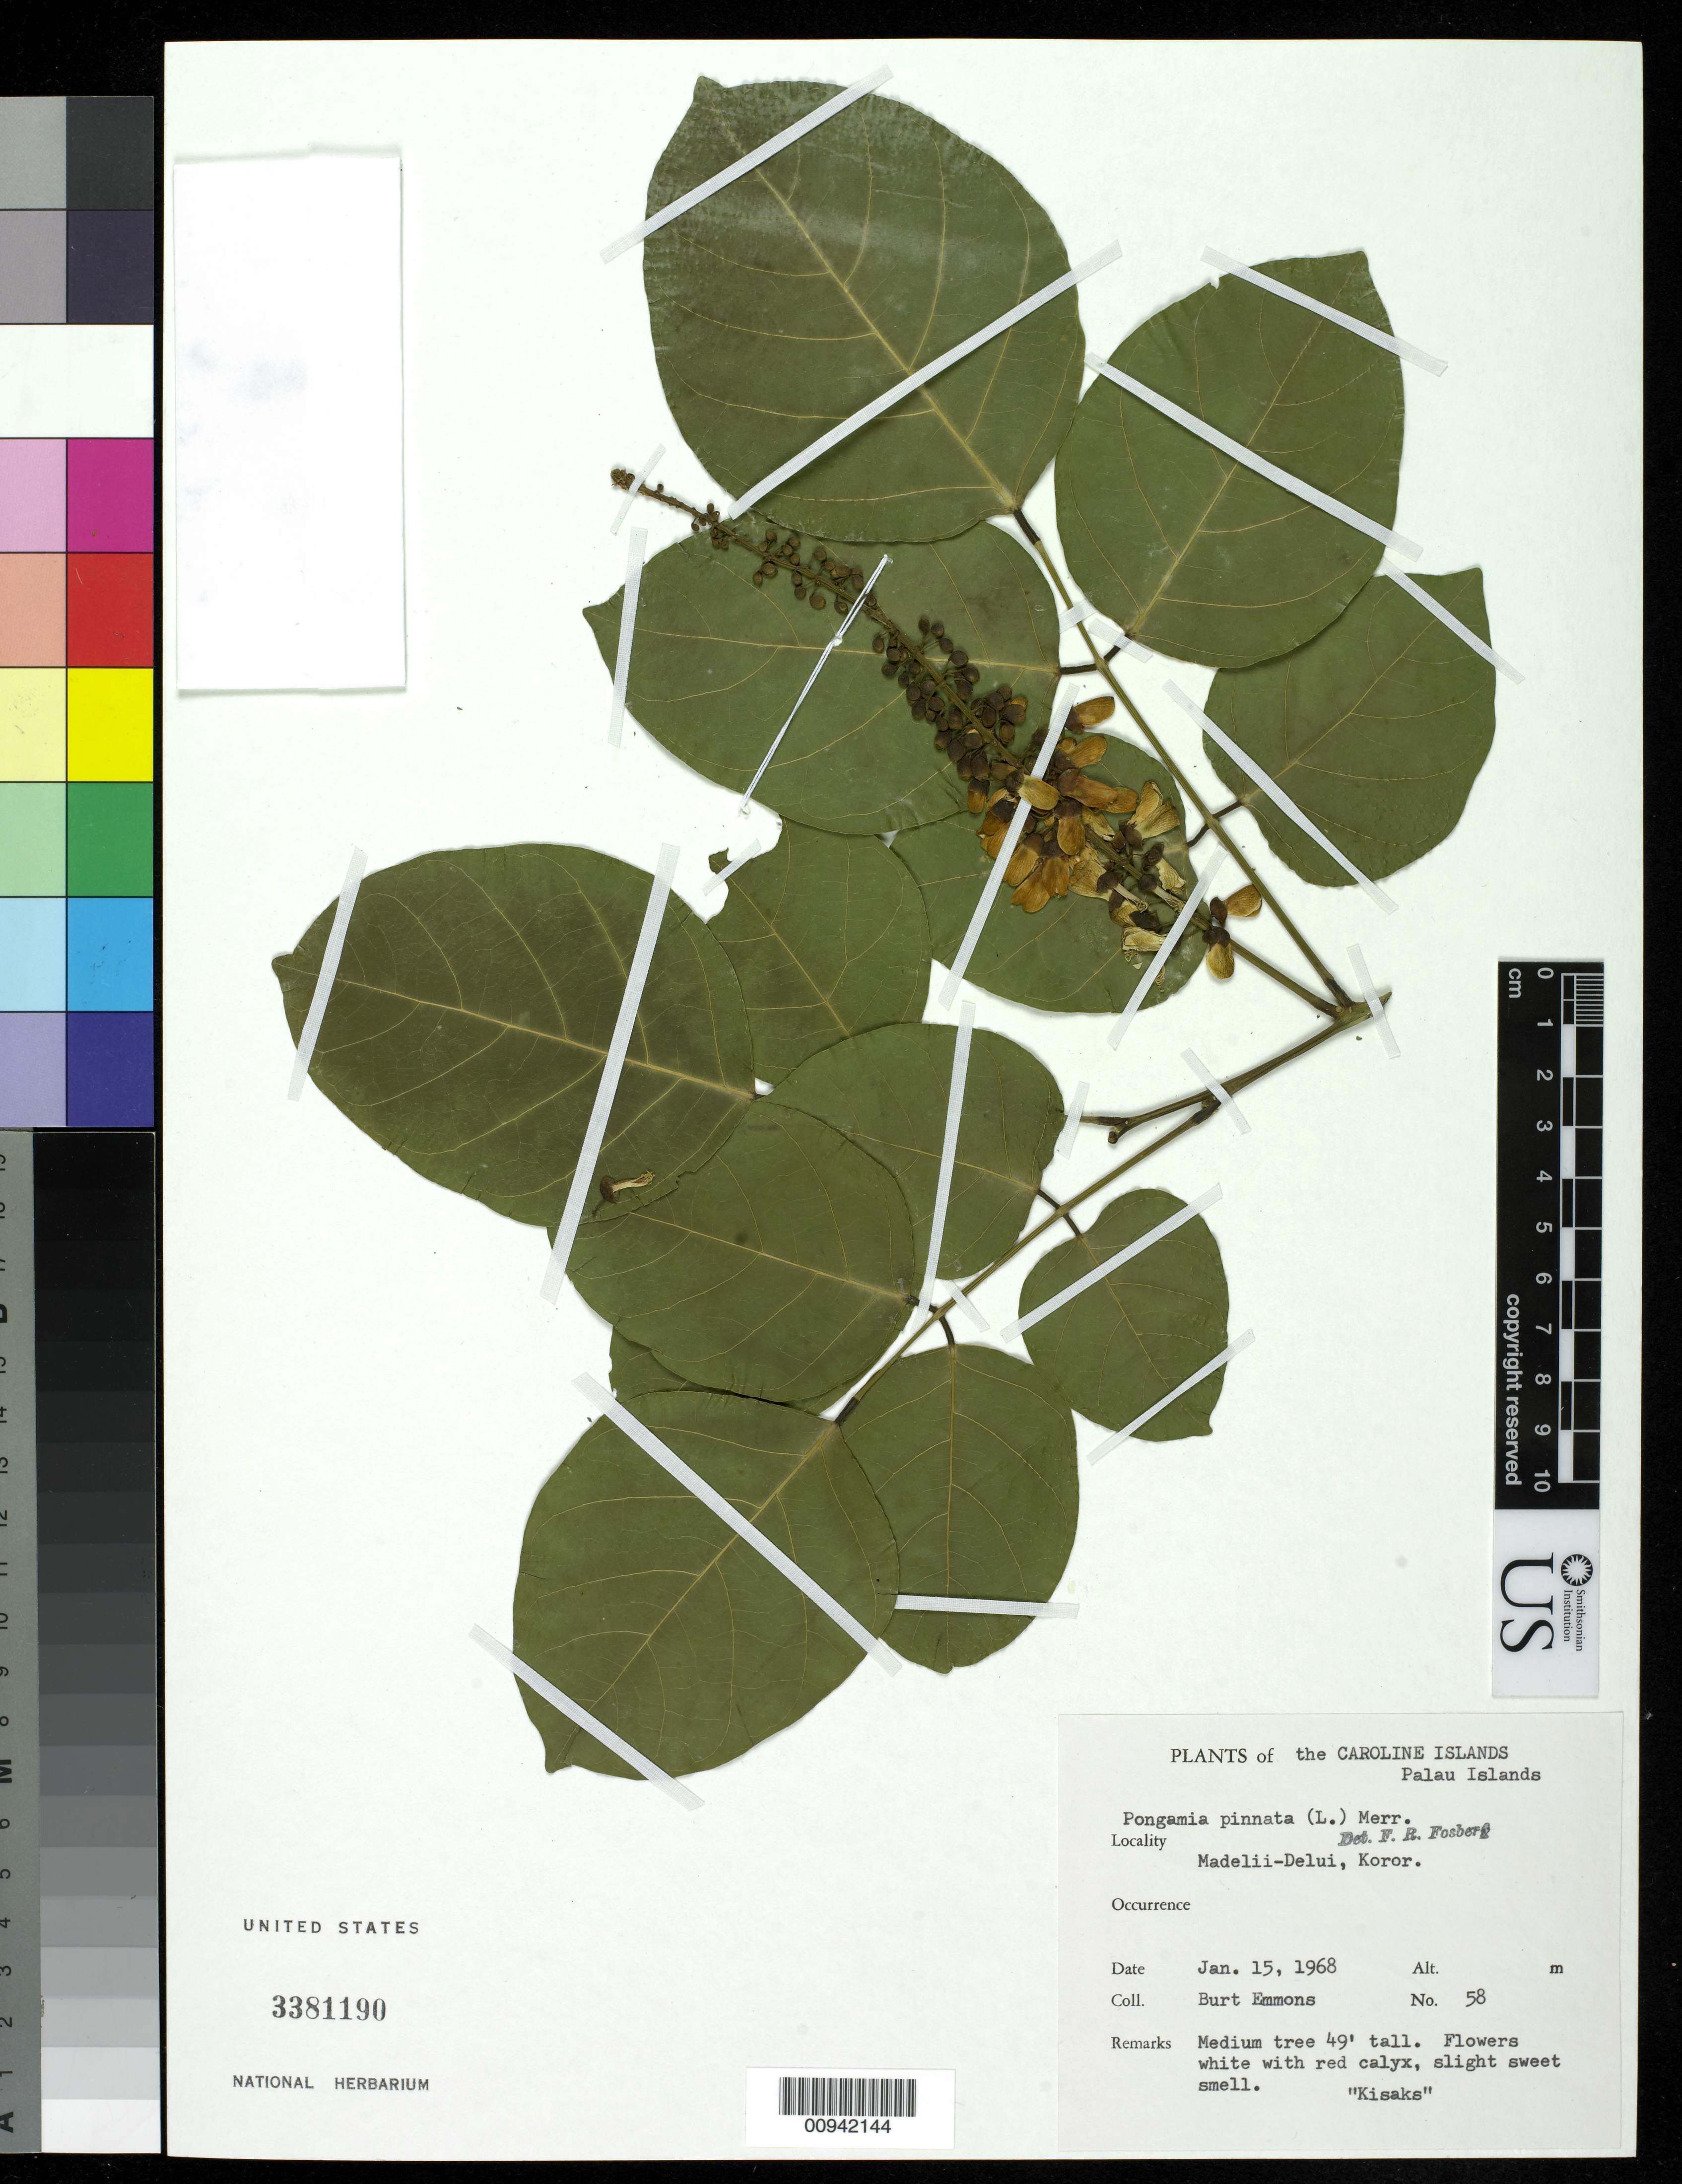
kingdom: Plantae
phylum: Tracheophyta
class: Magnoliopsida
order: Fabales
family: Fabaceae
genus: Millettia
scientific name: Millettia pinnata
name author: (L.) Panigrahi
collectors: B. Emmons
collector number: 58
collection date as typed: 15 Jan 1968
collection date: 1968-01-15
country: Palau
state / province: Koror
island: Oreor (Koror)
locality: Madelii-Delui, Koror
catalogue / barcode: US 3381190